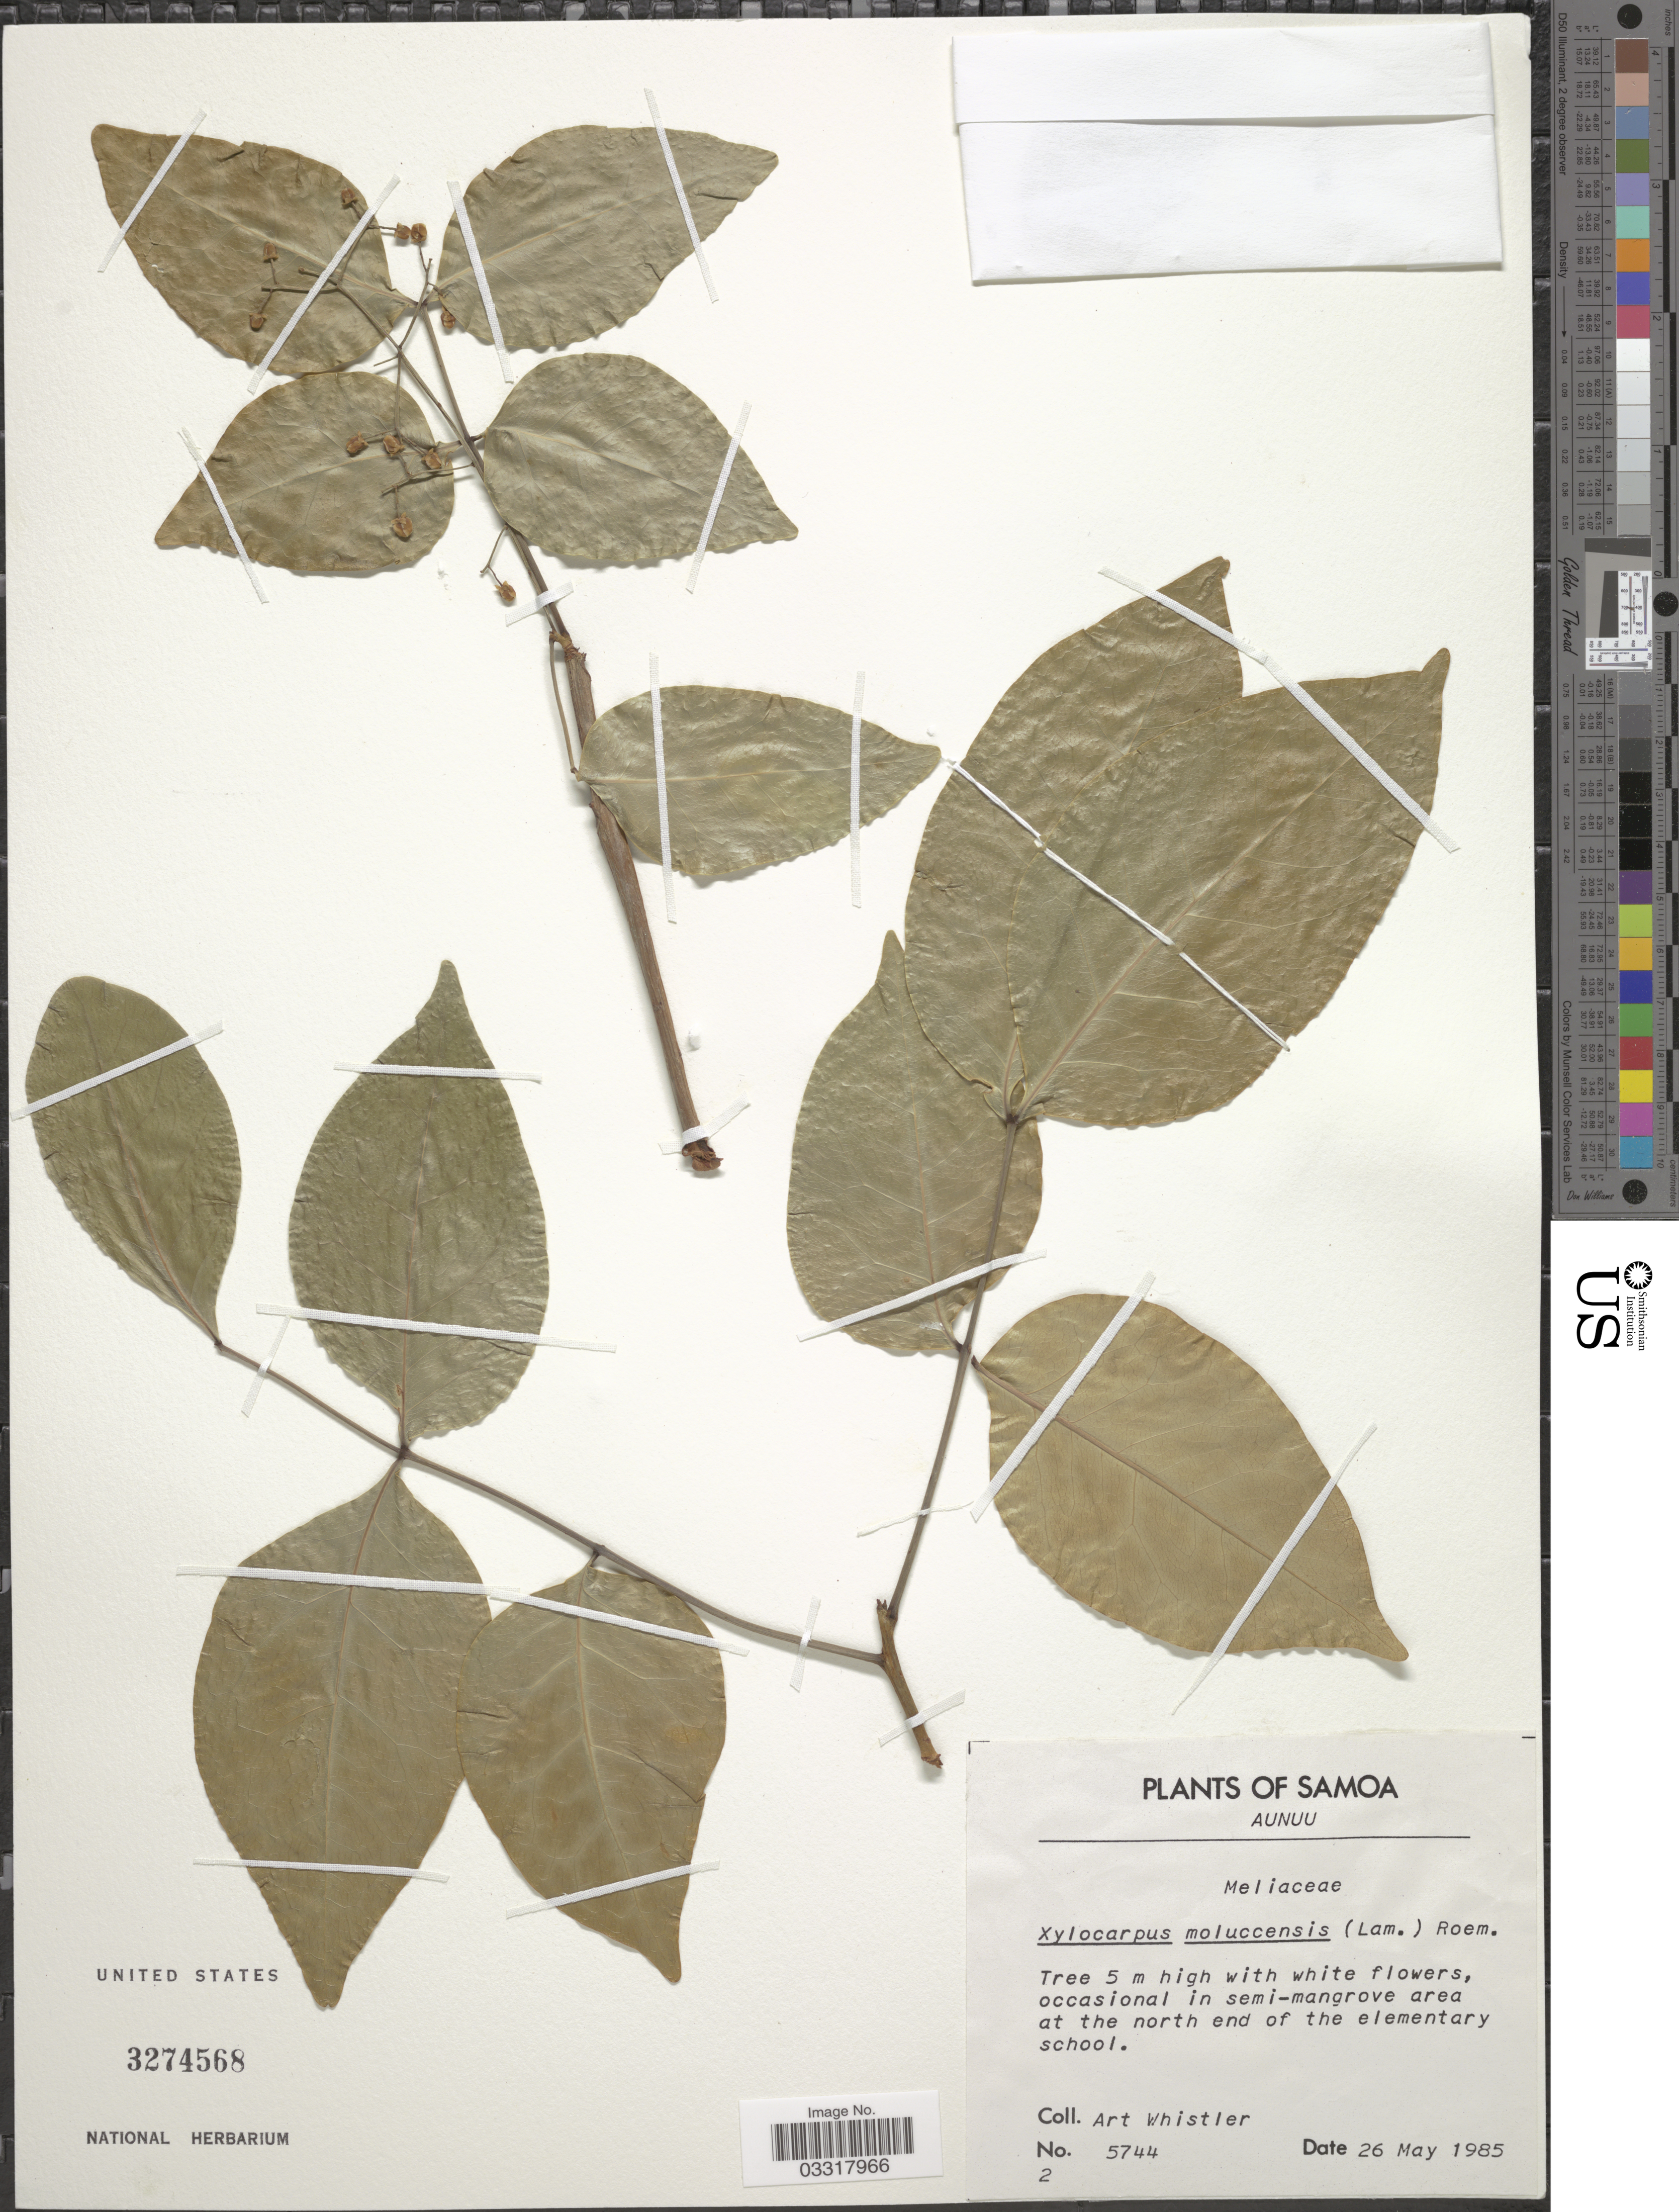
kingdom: Plantae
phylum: Tracheophyta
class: Magnoliopsida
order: Sapindales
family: Meliaceae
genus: Xylocarpus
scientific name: Xylocarpus moluccensis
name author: (Lam.) M. Roem.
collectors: A. Whistler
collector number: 5744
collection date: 1985-05-26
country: American Samoa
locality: Samoa. Aunuu. Occasional in semi-mangrove area at the north end of the elementary school.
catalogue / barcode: US 3274568